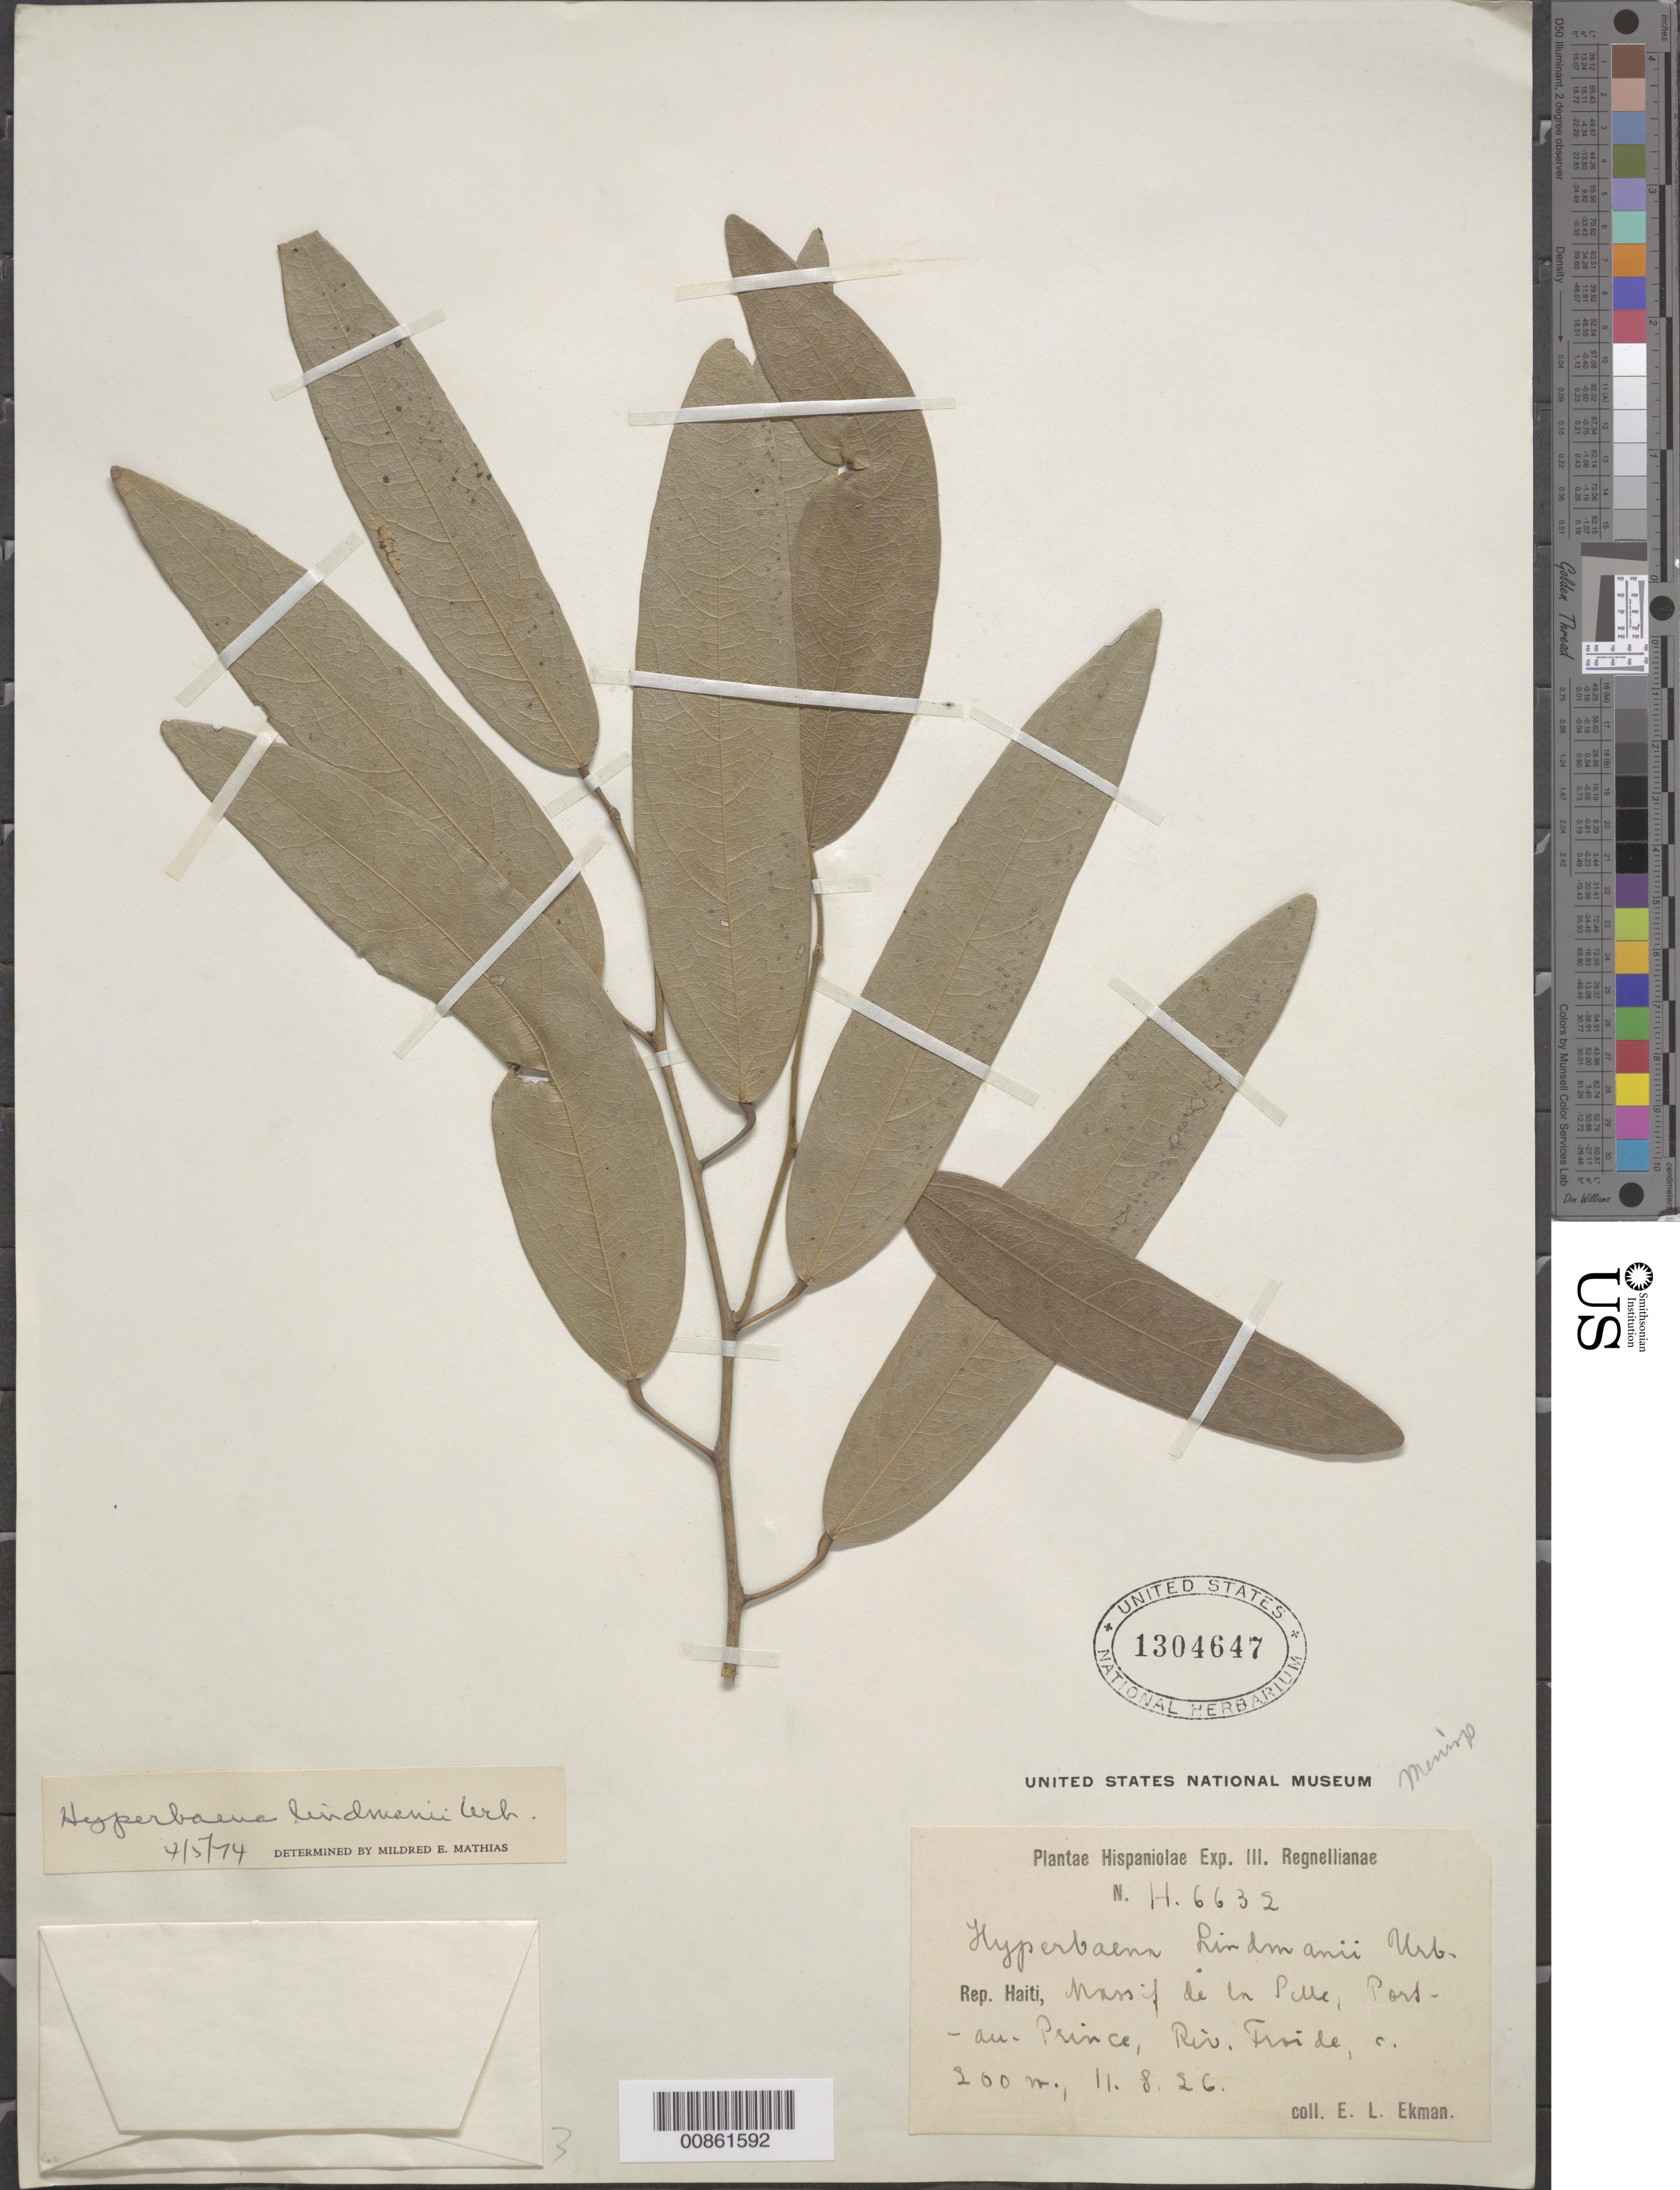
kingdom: Plantae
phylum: Tracheophyta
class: Magnoliopsida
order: Ranunculales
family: Menispermaceae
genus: Hyperbaena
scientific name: Hyperbaena lindmanii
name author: Urb.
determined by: Mathias, M. E.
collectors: E. L. Ekman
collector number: H 6632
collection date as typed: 11 Aug 1926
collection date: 1926-08-11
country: Haiti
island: Hispaniola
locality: Massif de la Selle, Port-au-Prince, Riv. Froide.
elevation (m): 200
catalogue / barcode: US 1304647